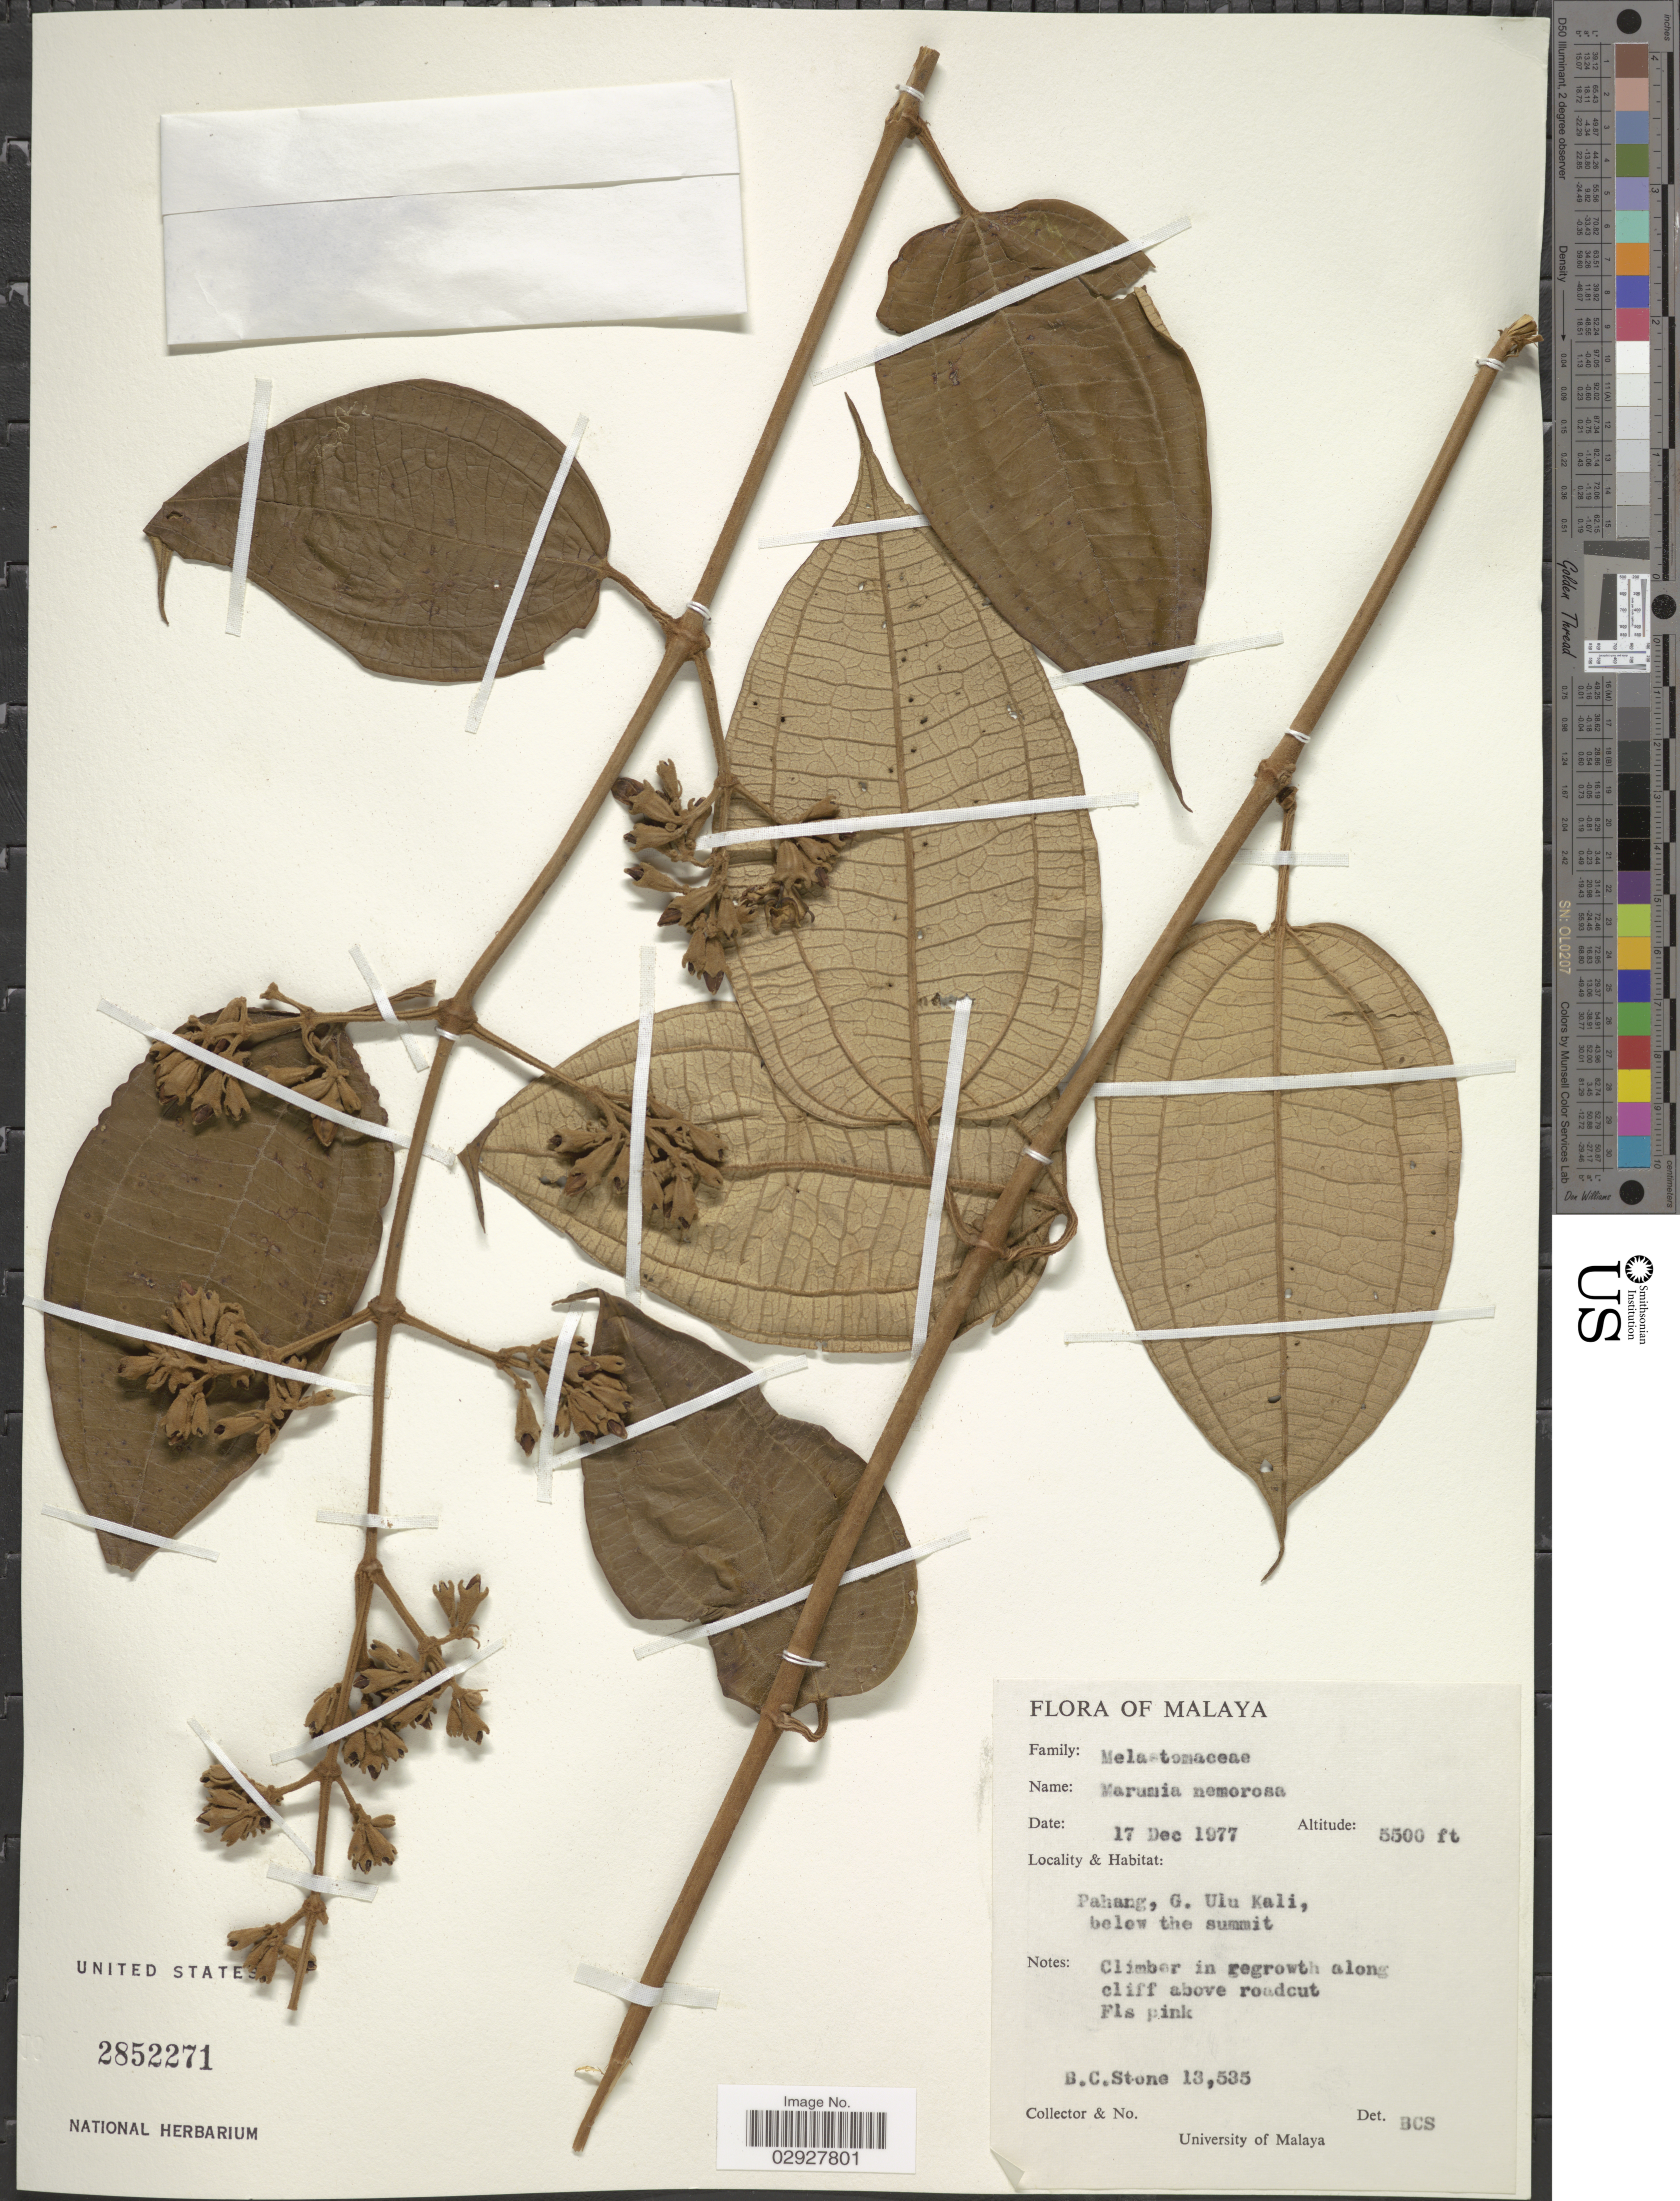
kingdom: Plantae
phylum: Tracheophyta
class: Magnoliopsida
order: Myrtales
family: Melastomataceae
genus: Macrolenes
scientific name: Macrolenes nemorosa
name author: (Jack) Bakh. f.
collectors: B. C. Stone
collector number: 13535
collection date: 1977-12-17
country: Malaysia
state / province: Pahang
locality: Malaya, G. Ulu Kali, below the summit.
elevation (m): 1676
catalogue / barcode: US 2852271